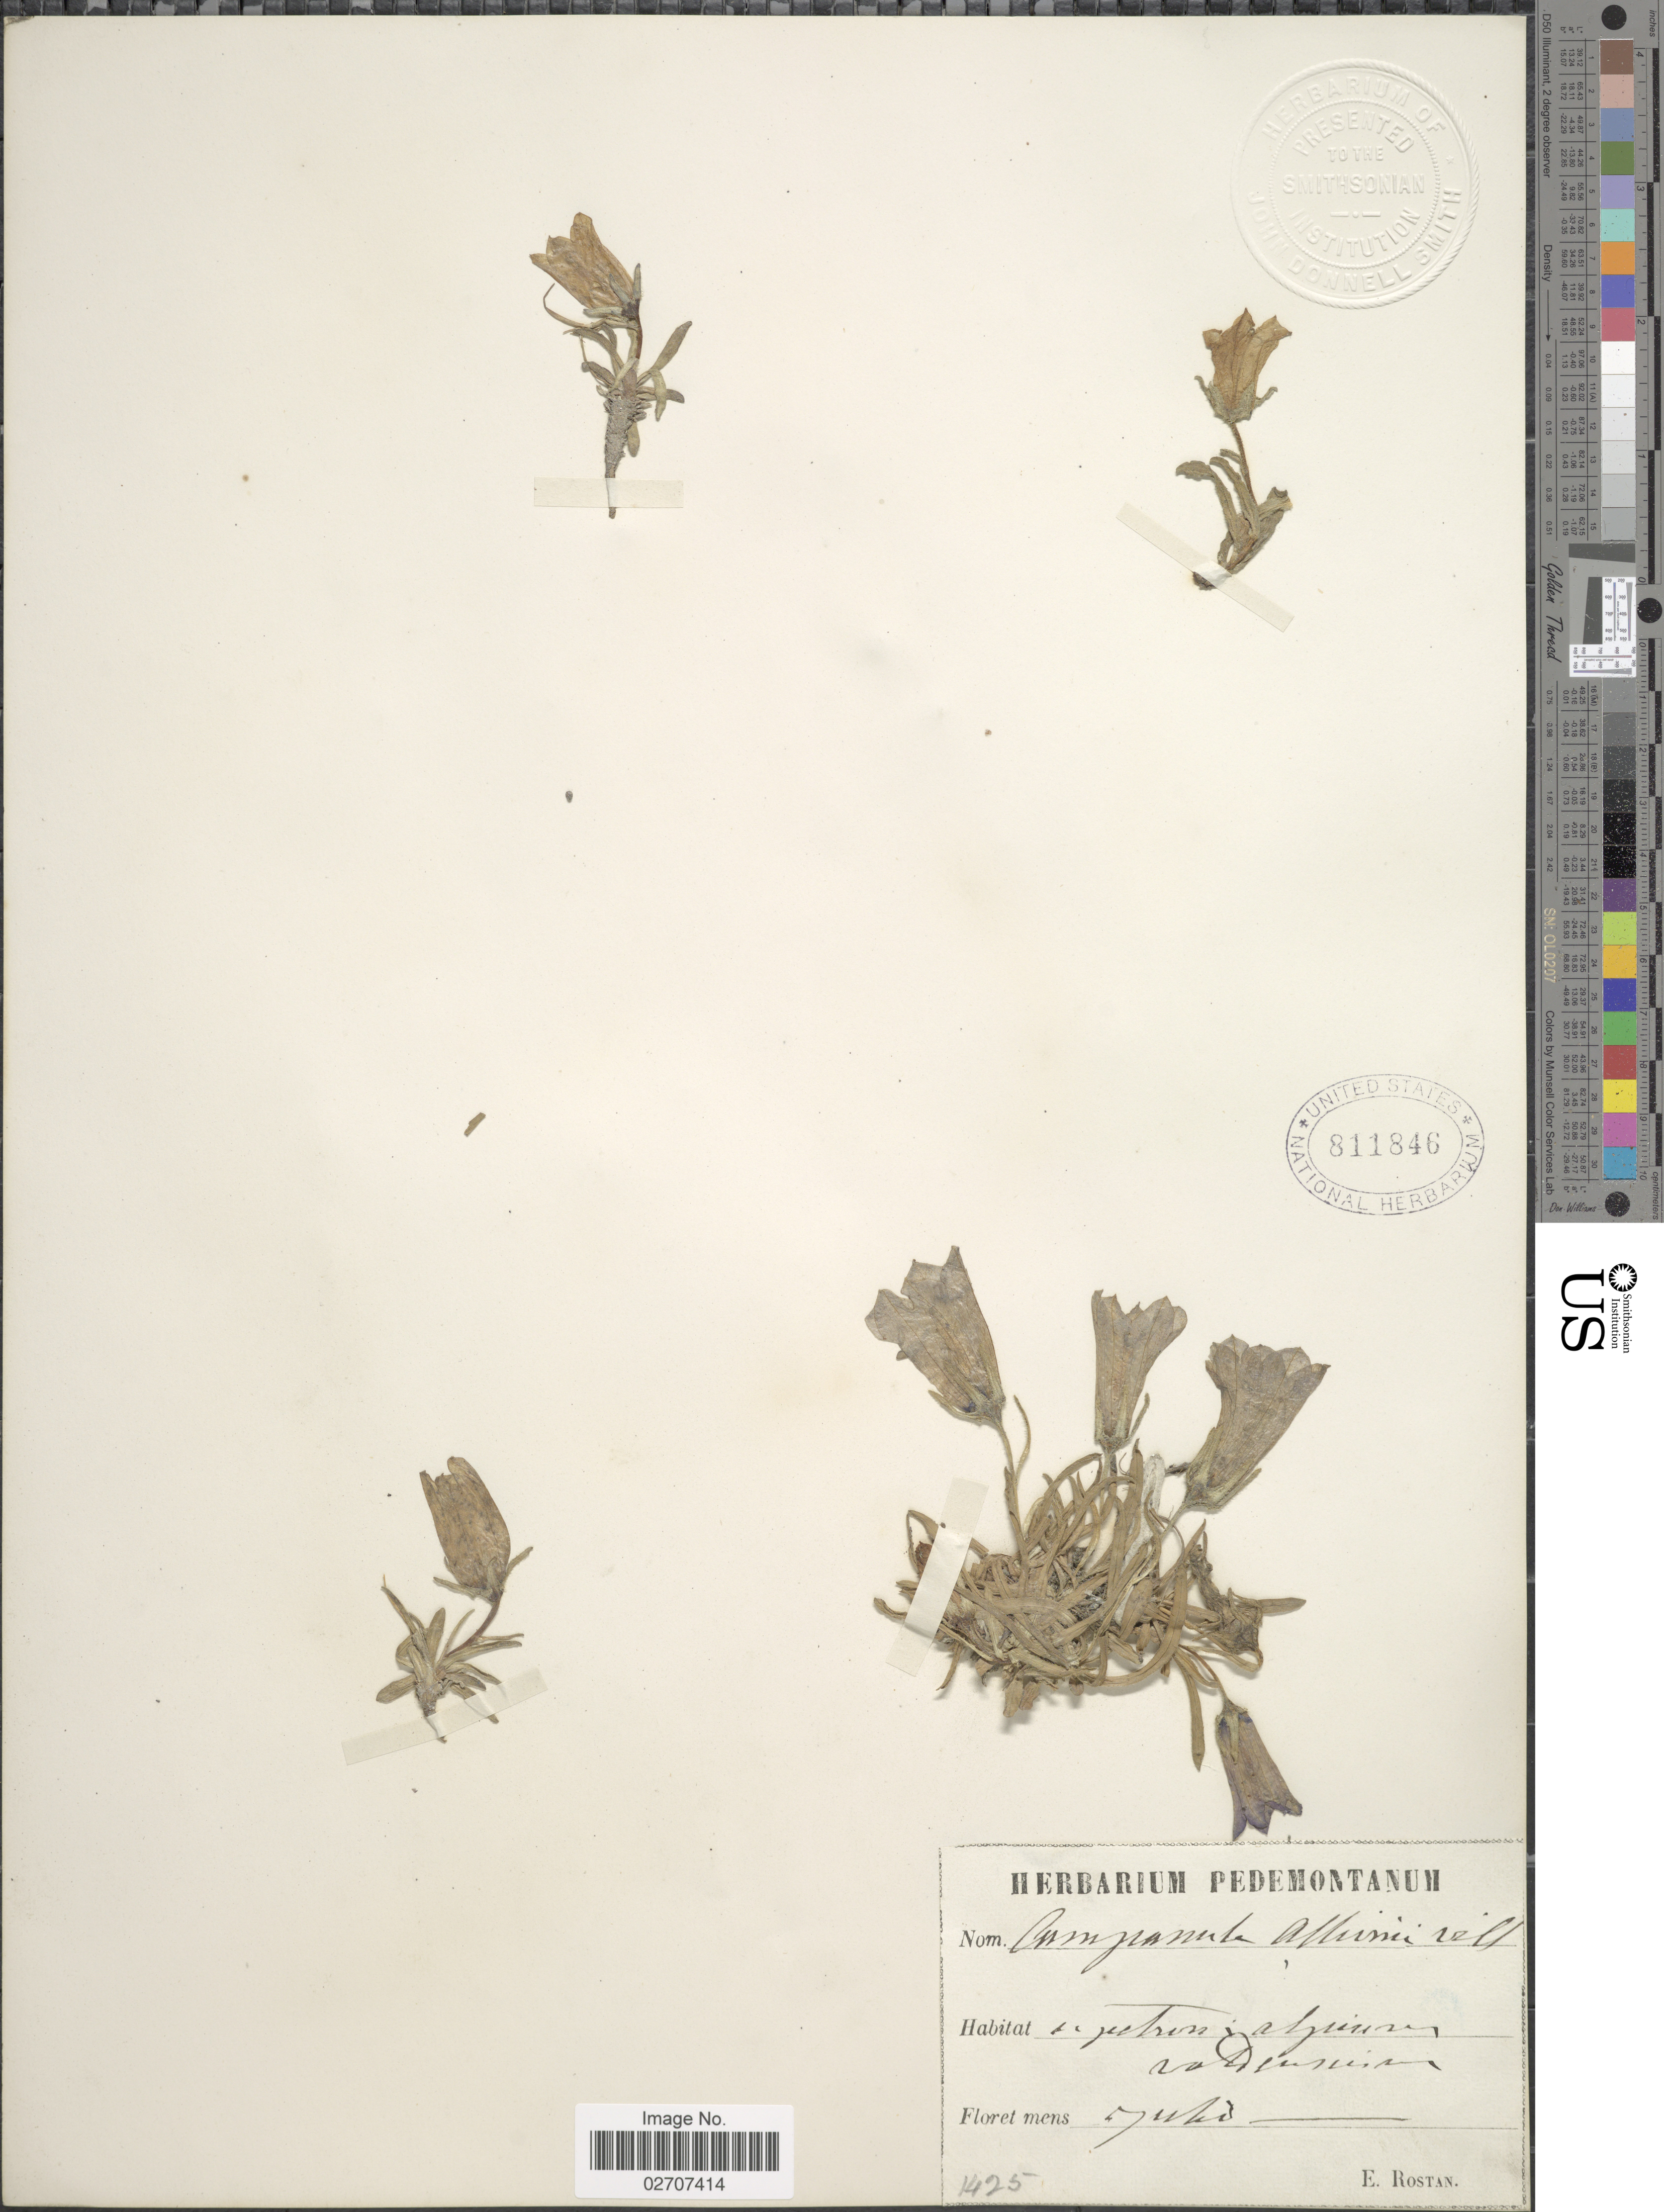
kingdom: Plantae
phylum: Tracheophyta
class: Magnoliopsida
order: Asterales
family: Campanulaceae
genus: Campanula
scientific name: Campanula allionii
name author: Vill.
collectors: E. Rostan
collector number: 1425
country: Italy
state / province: Piedmont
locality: In petron alpinum valdensium [interpreted]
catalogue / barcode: US 811846